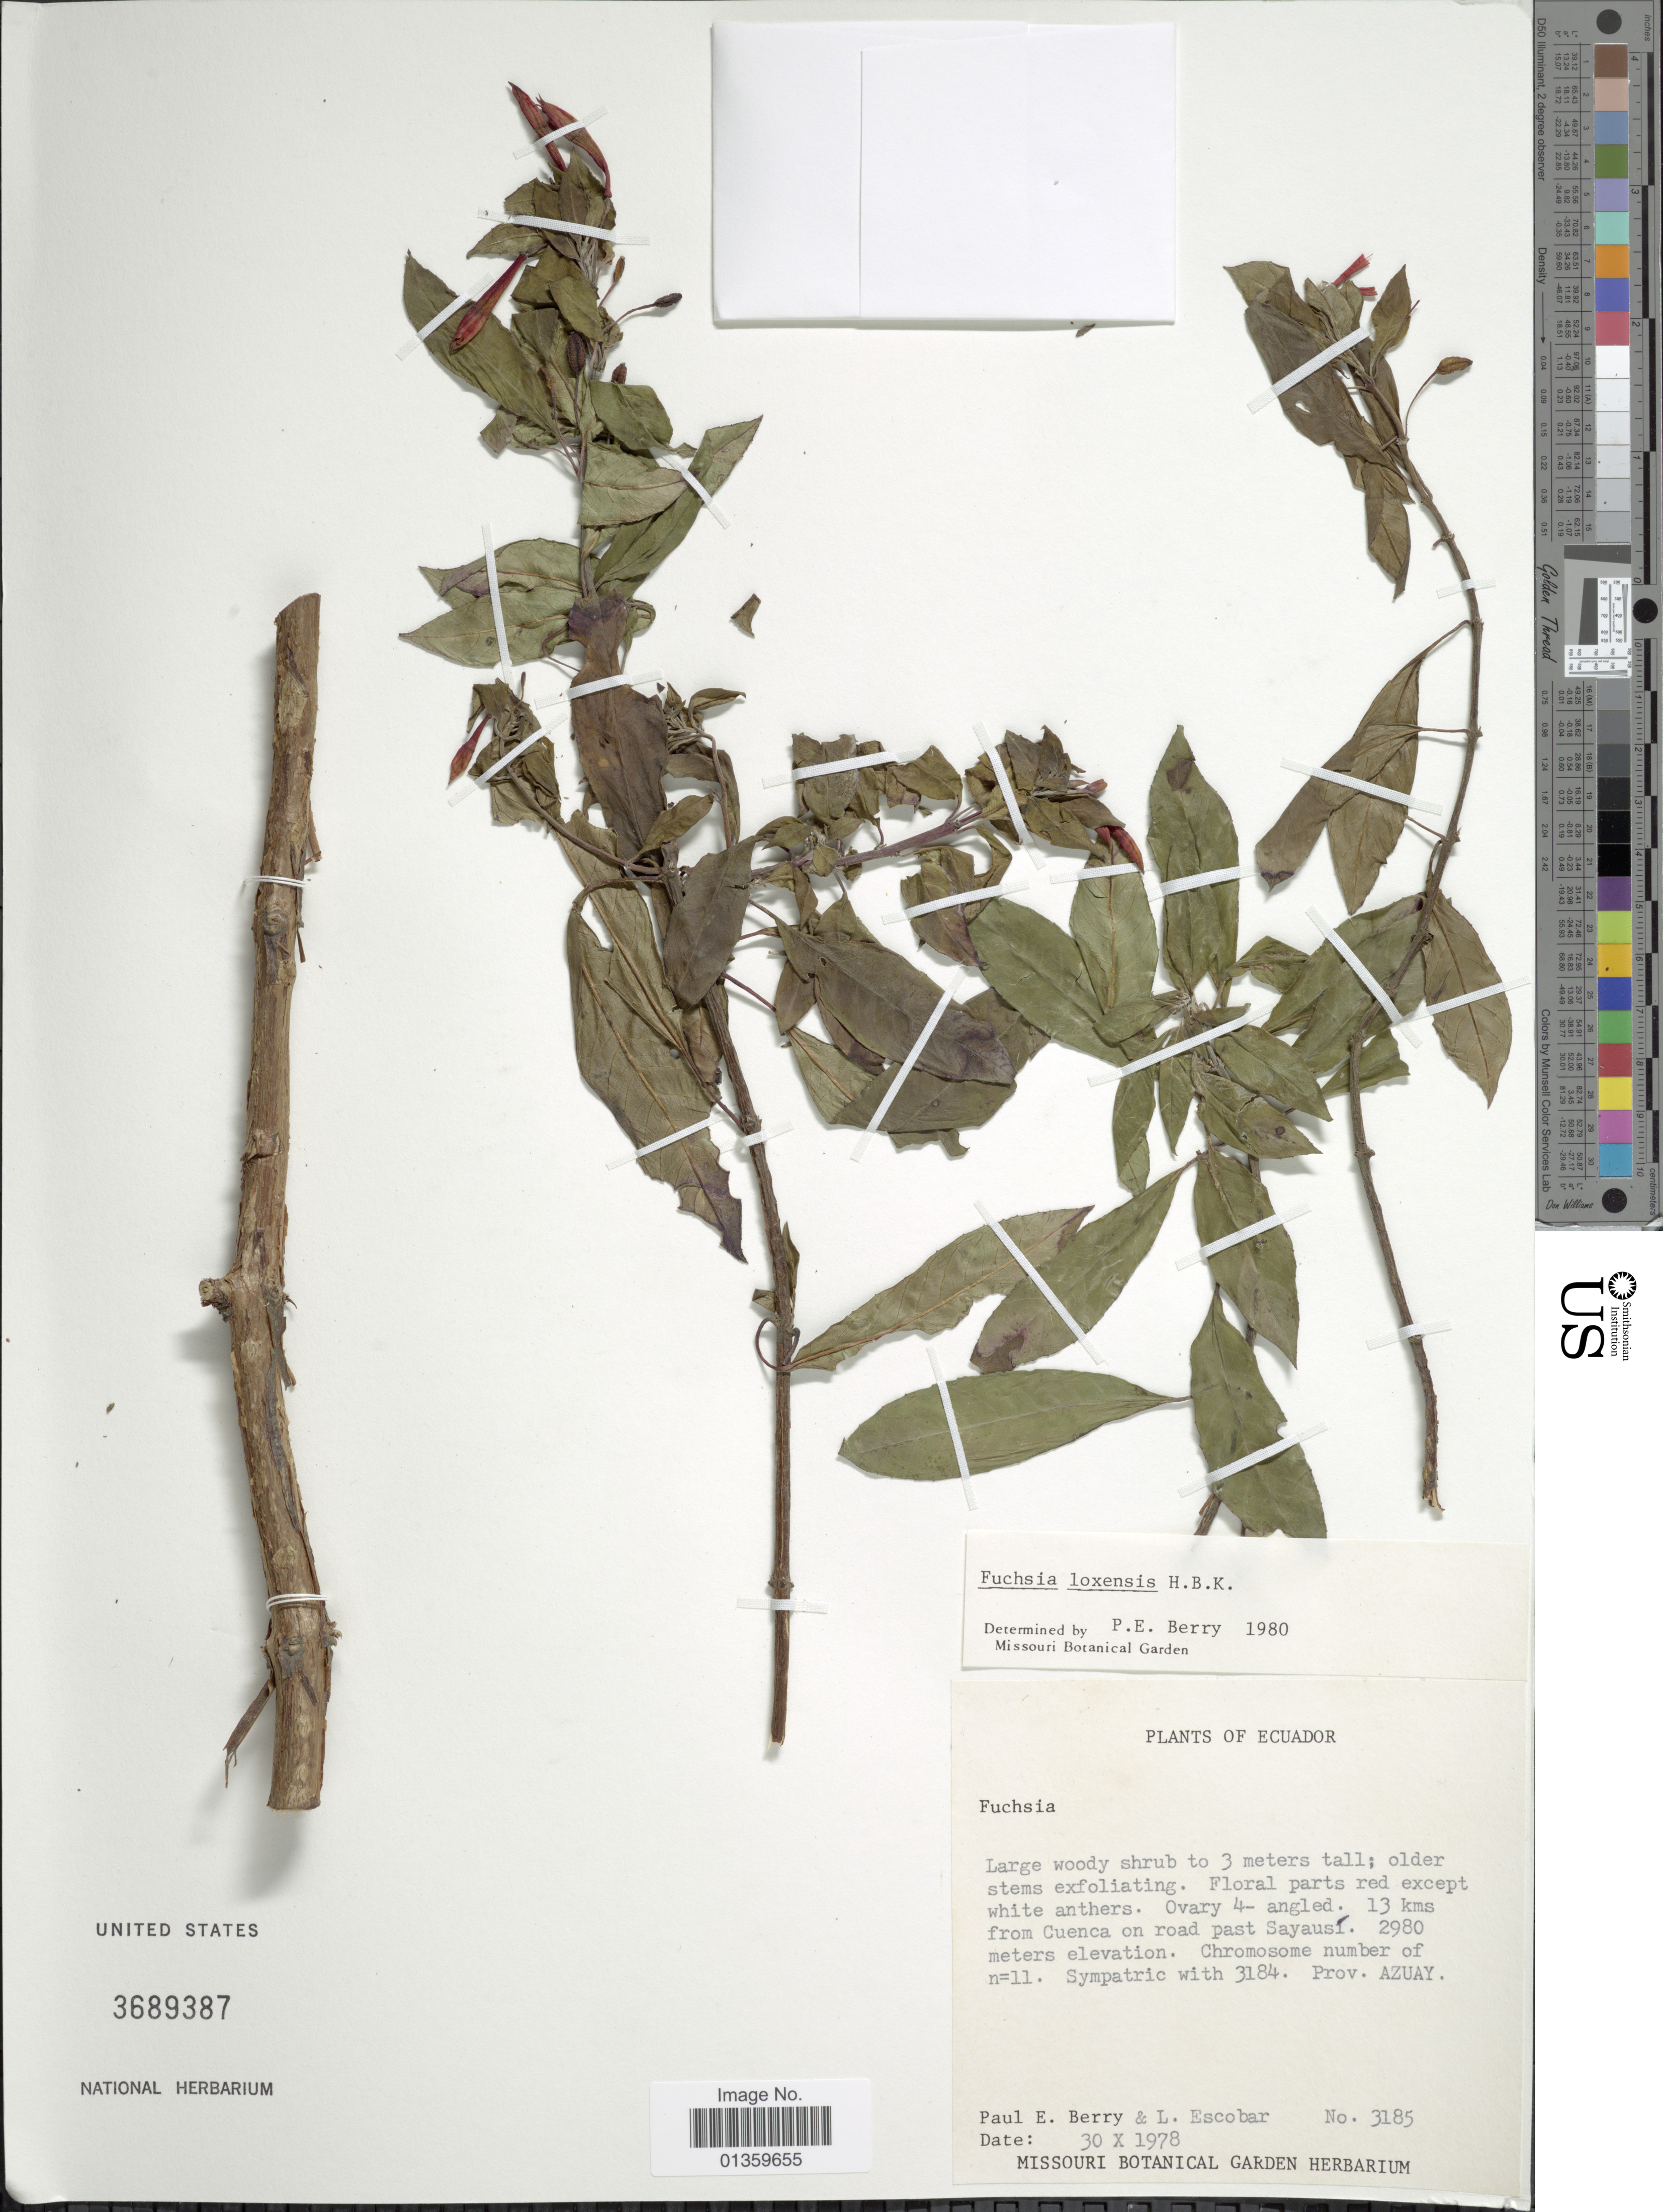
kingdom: Plantae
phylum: Tracheophyta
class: Magnoliopsida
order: Myrtales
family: Onagraceae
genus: Fuchsia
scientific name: Fuchsia loxensis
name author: Kunth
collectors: P. E. Berry & L. Escobar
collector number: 3185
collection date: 1978-10-30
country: Ecuador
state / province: Azuay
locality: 13 kms from Cuenca on road past Sayausí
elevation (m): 2980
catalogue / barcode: US 3689387